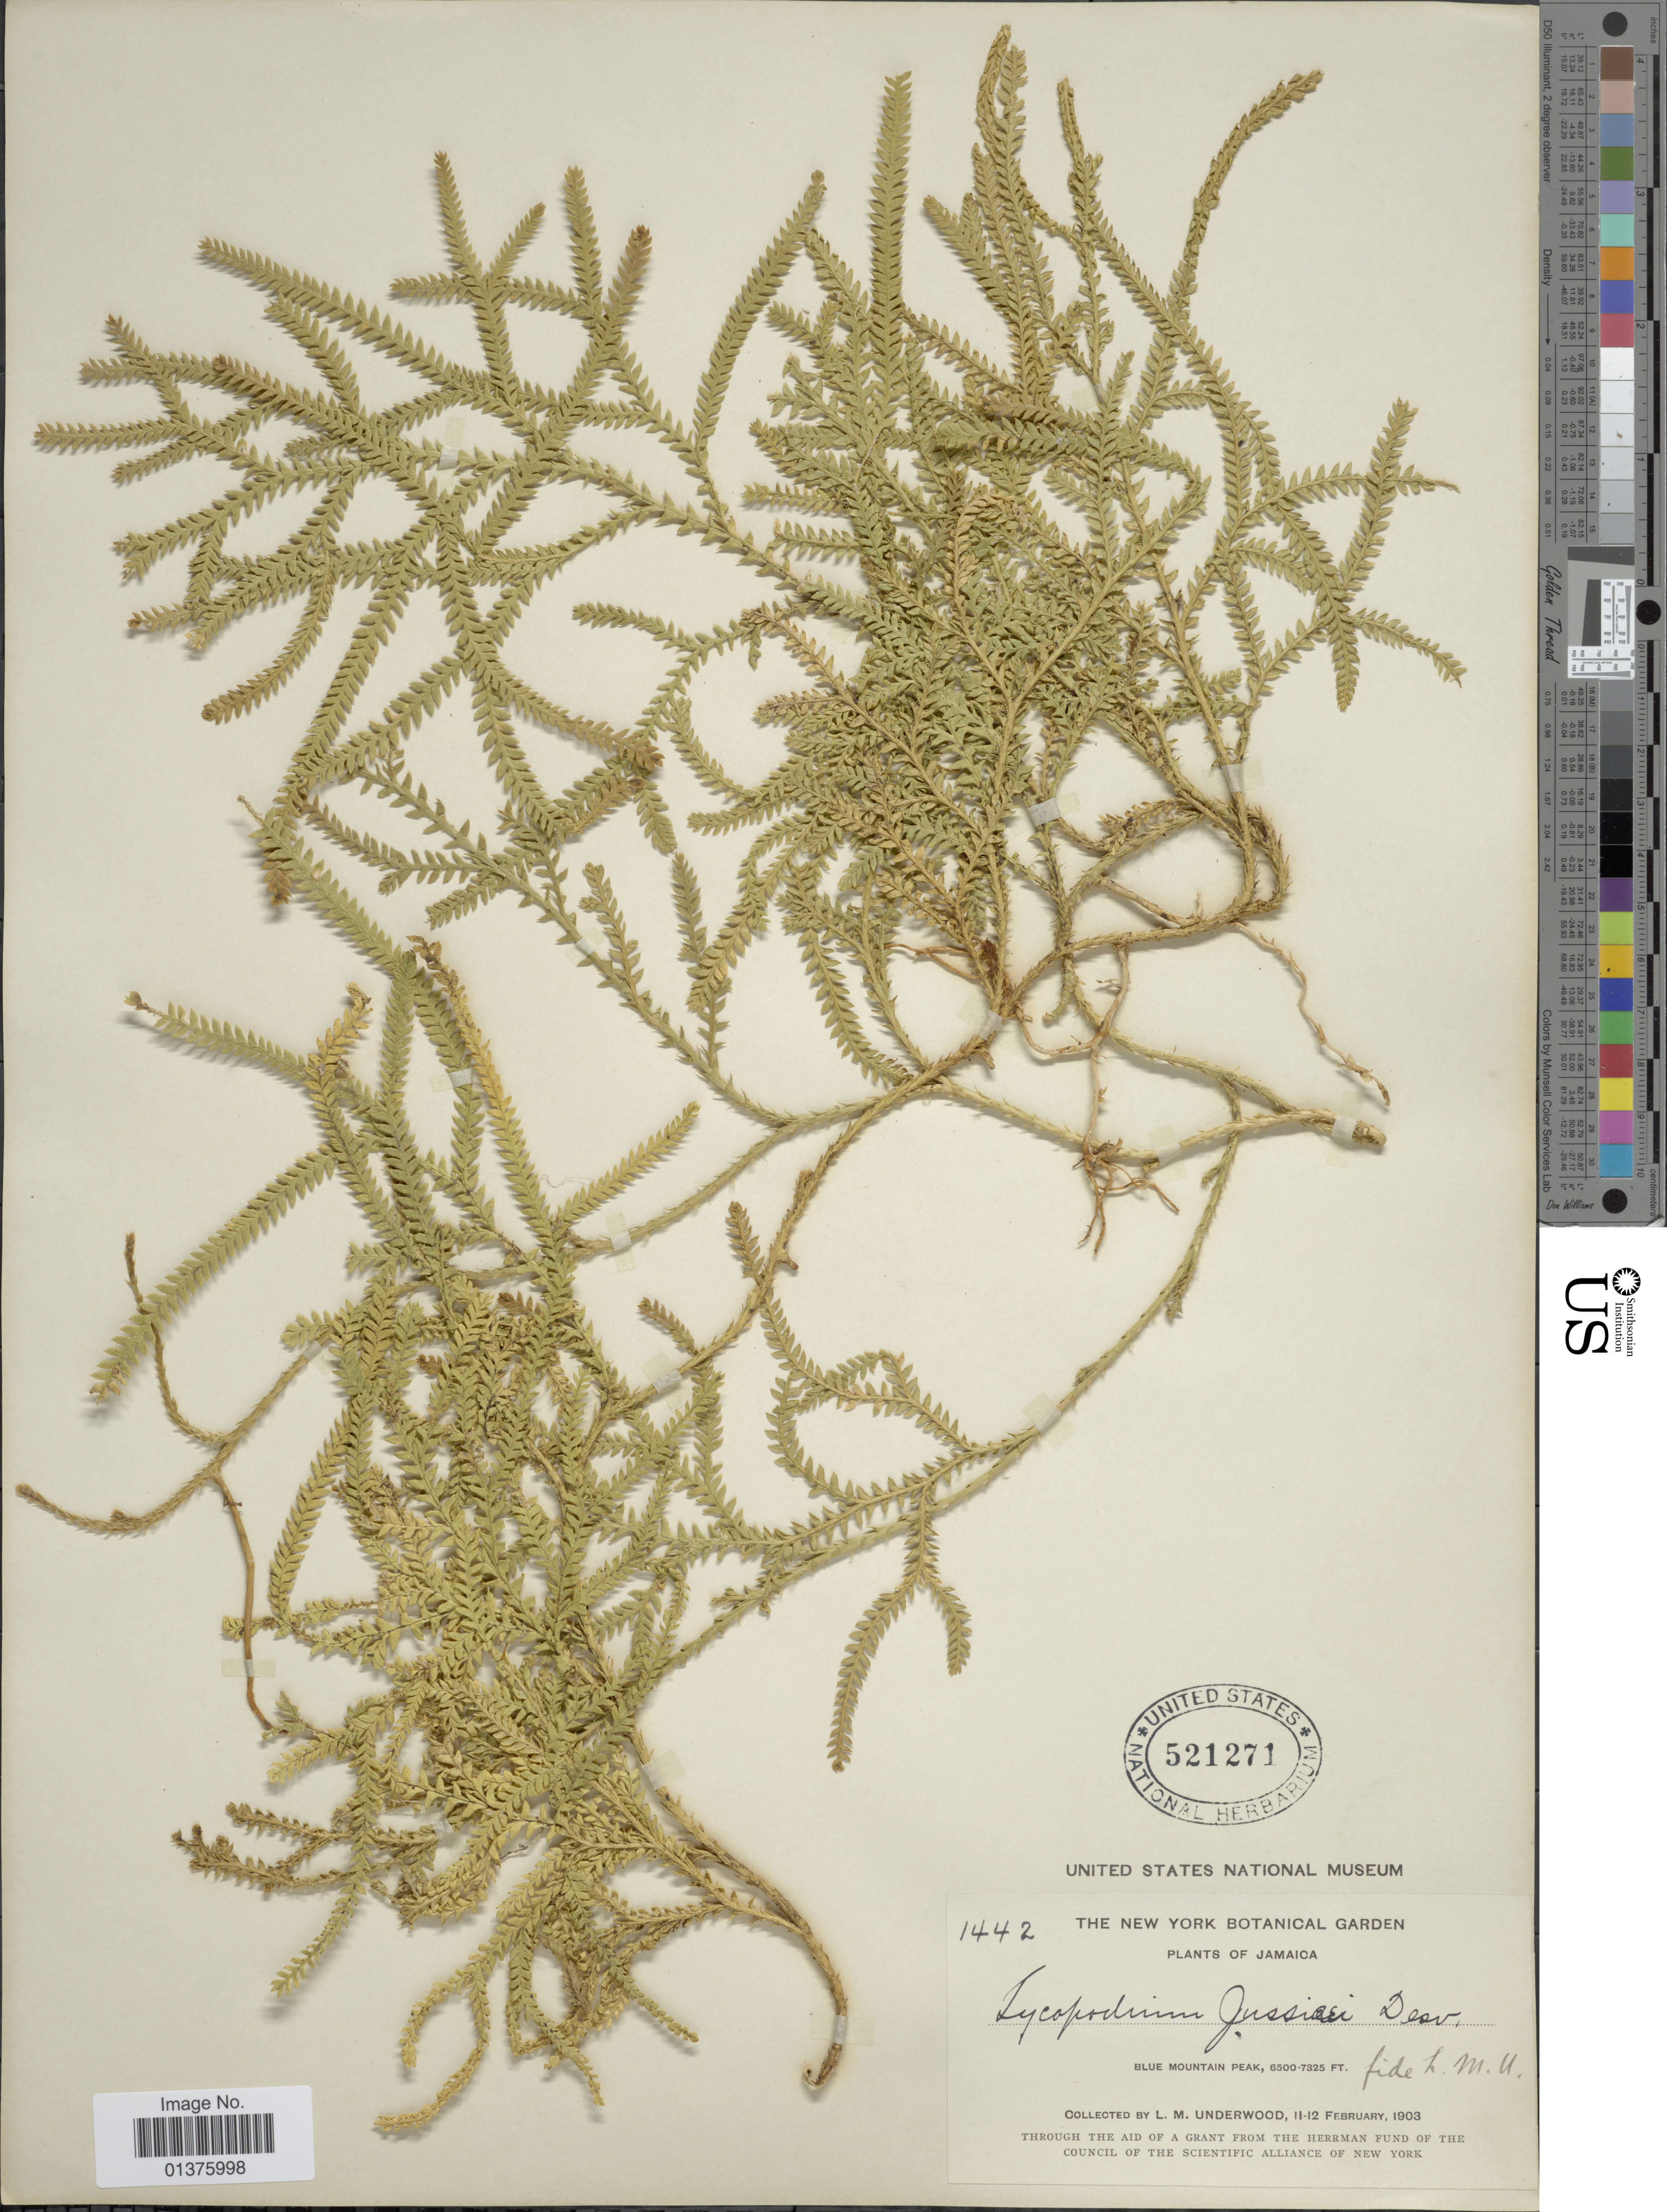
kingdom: Plantae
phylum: Tracheophyta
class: Lycopodiopsida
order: Lycopodiales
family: Lycopodiaceae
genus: Diphasium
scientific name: Diphasium jussiaei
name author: (Desv.) C. Presl ex Rothm.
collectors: L. M. Underwood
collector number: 1442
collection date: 1903-02-11/1903-02-12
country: Jamaica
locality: Blue Mountain Peak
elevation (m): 1981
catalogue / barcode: US 521271